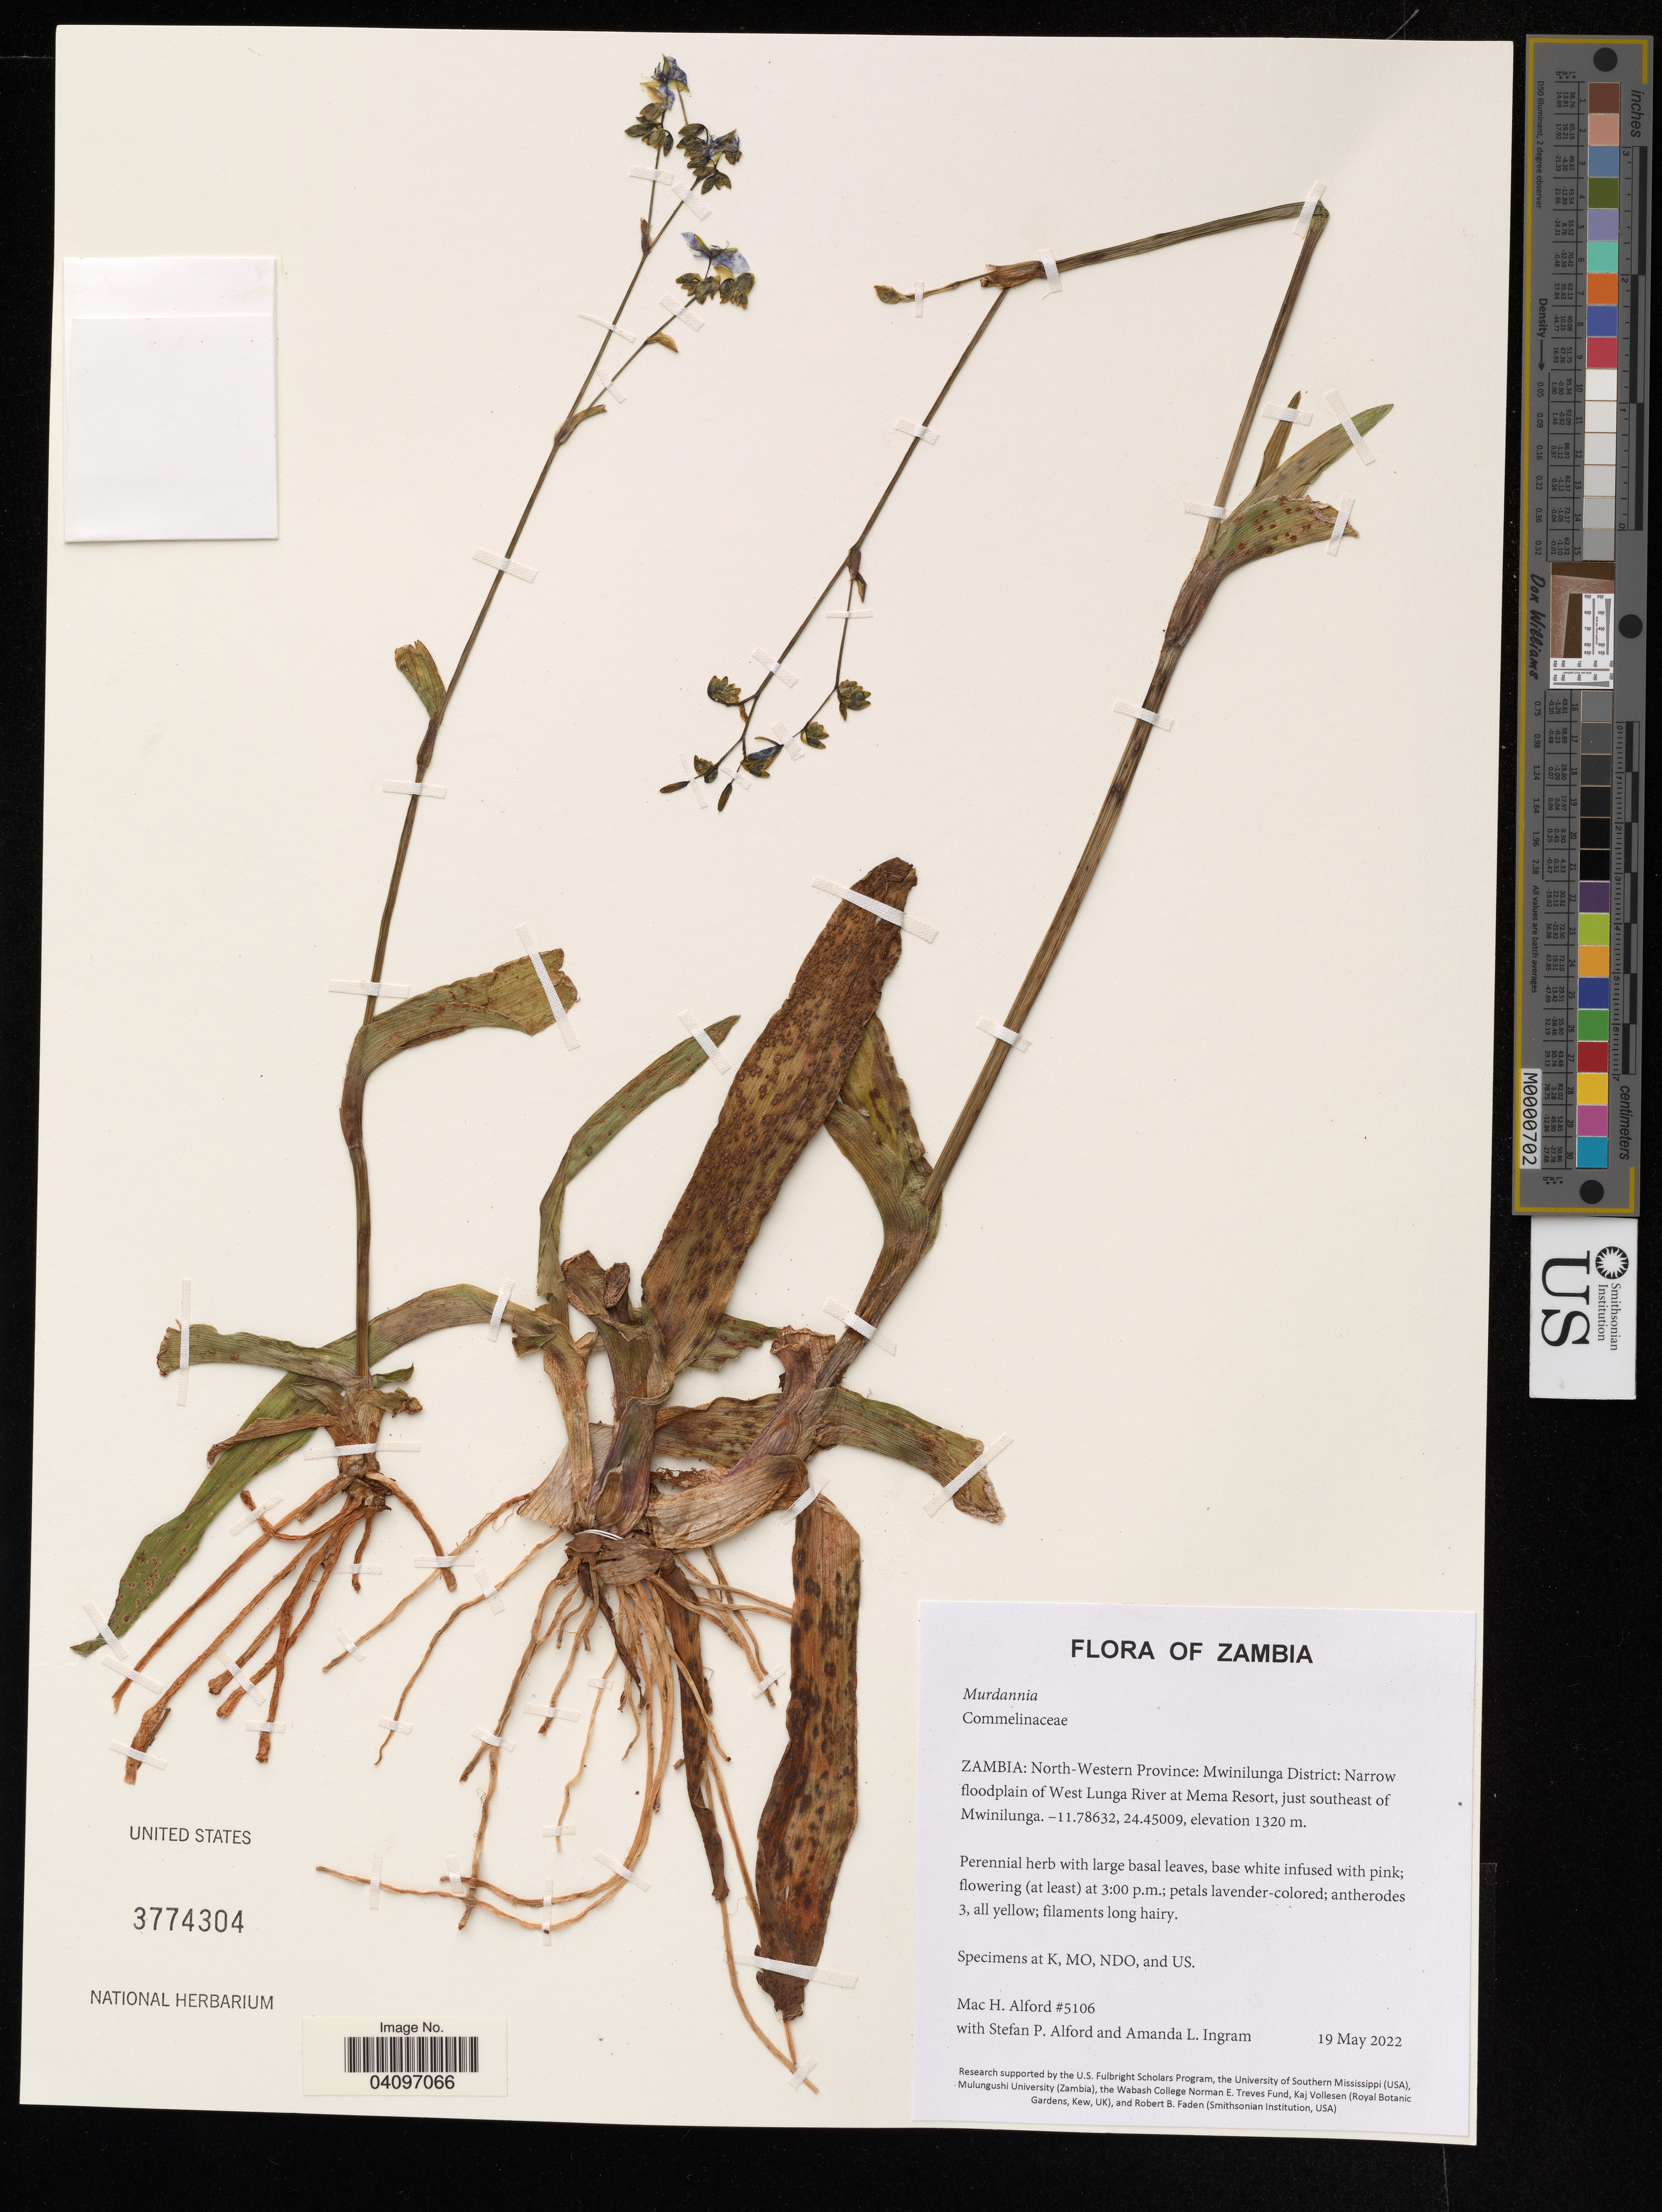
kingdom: Plantae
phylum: Tracheophyta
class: Liliopsida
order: Commelinales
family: Commelinaceae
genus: Murdannia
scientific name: Murdannia sp.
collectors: M. H. Alford, S. Alford & A. Ingram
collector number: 5106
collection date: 2022-05-19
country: Zambia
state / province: North-Western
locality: Mwinilunga District: Narrow floodplain of West Lunga River at Mema Resort, just southeast of Mwinilunga.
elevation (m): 1320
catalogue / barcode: US 3774304